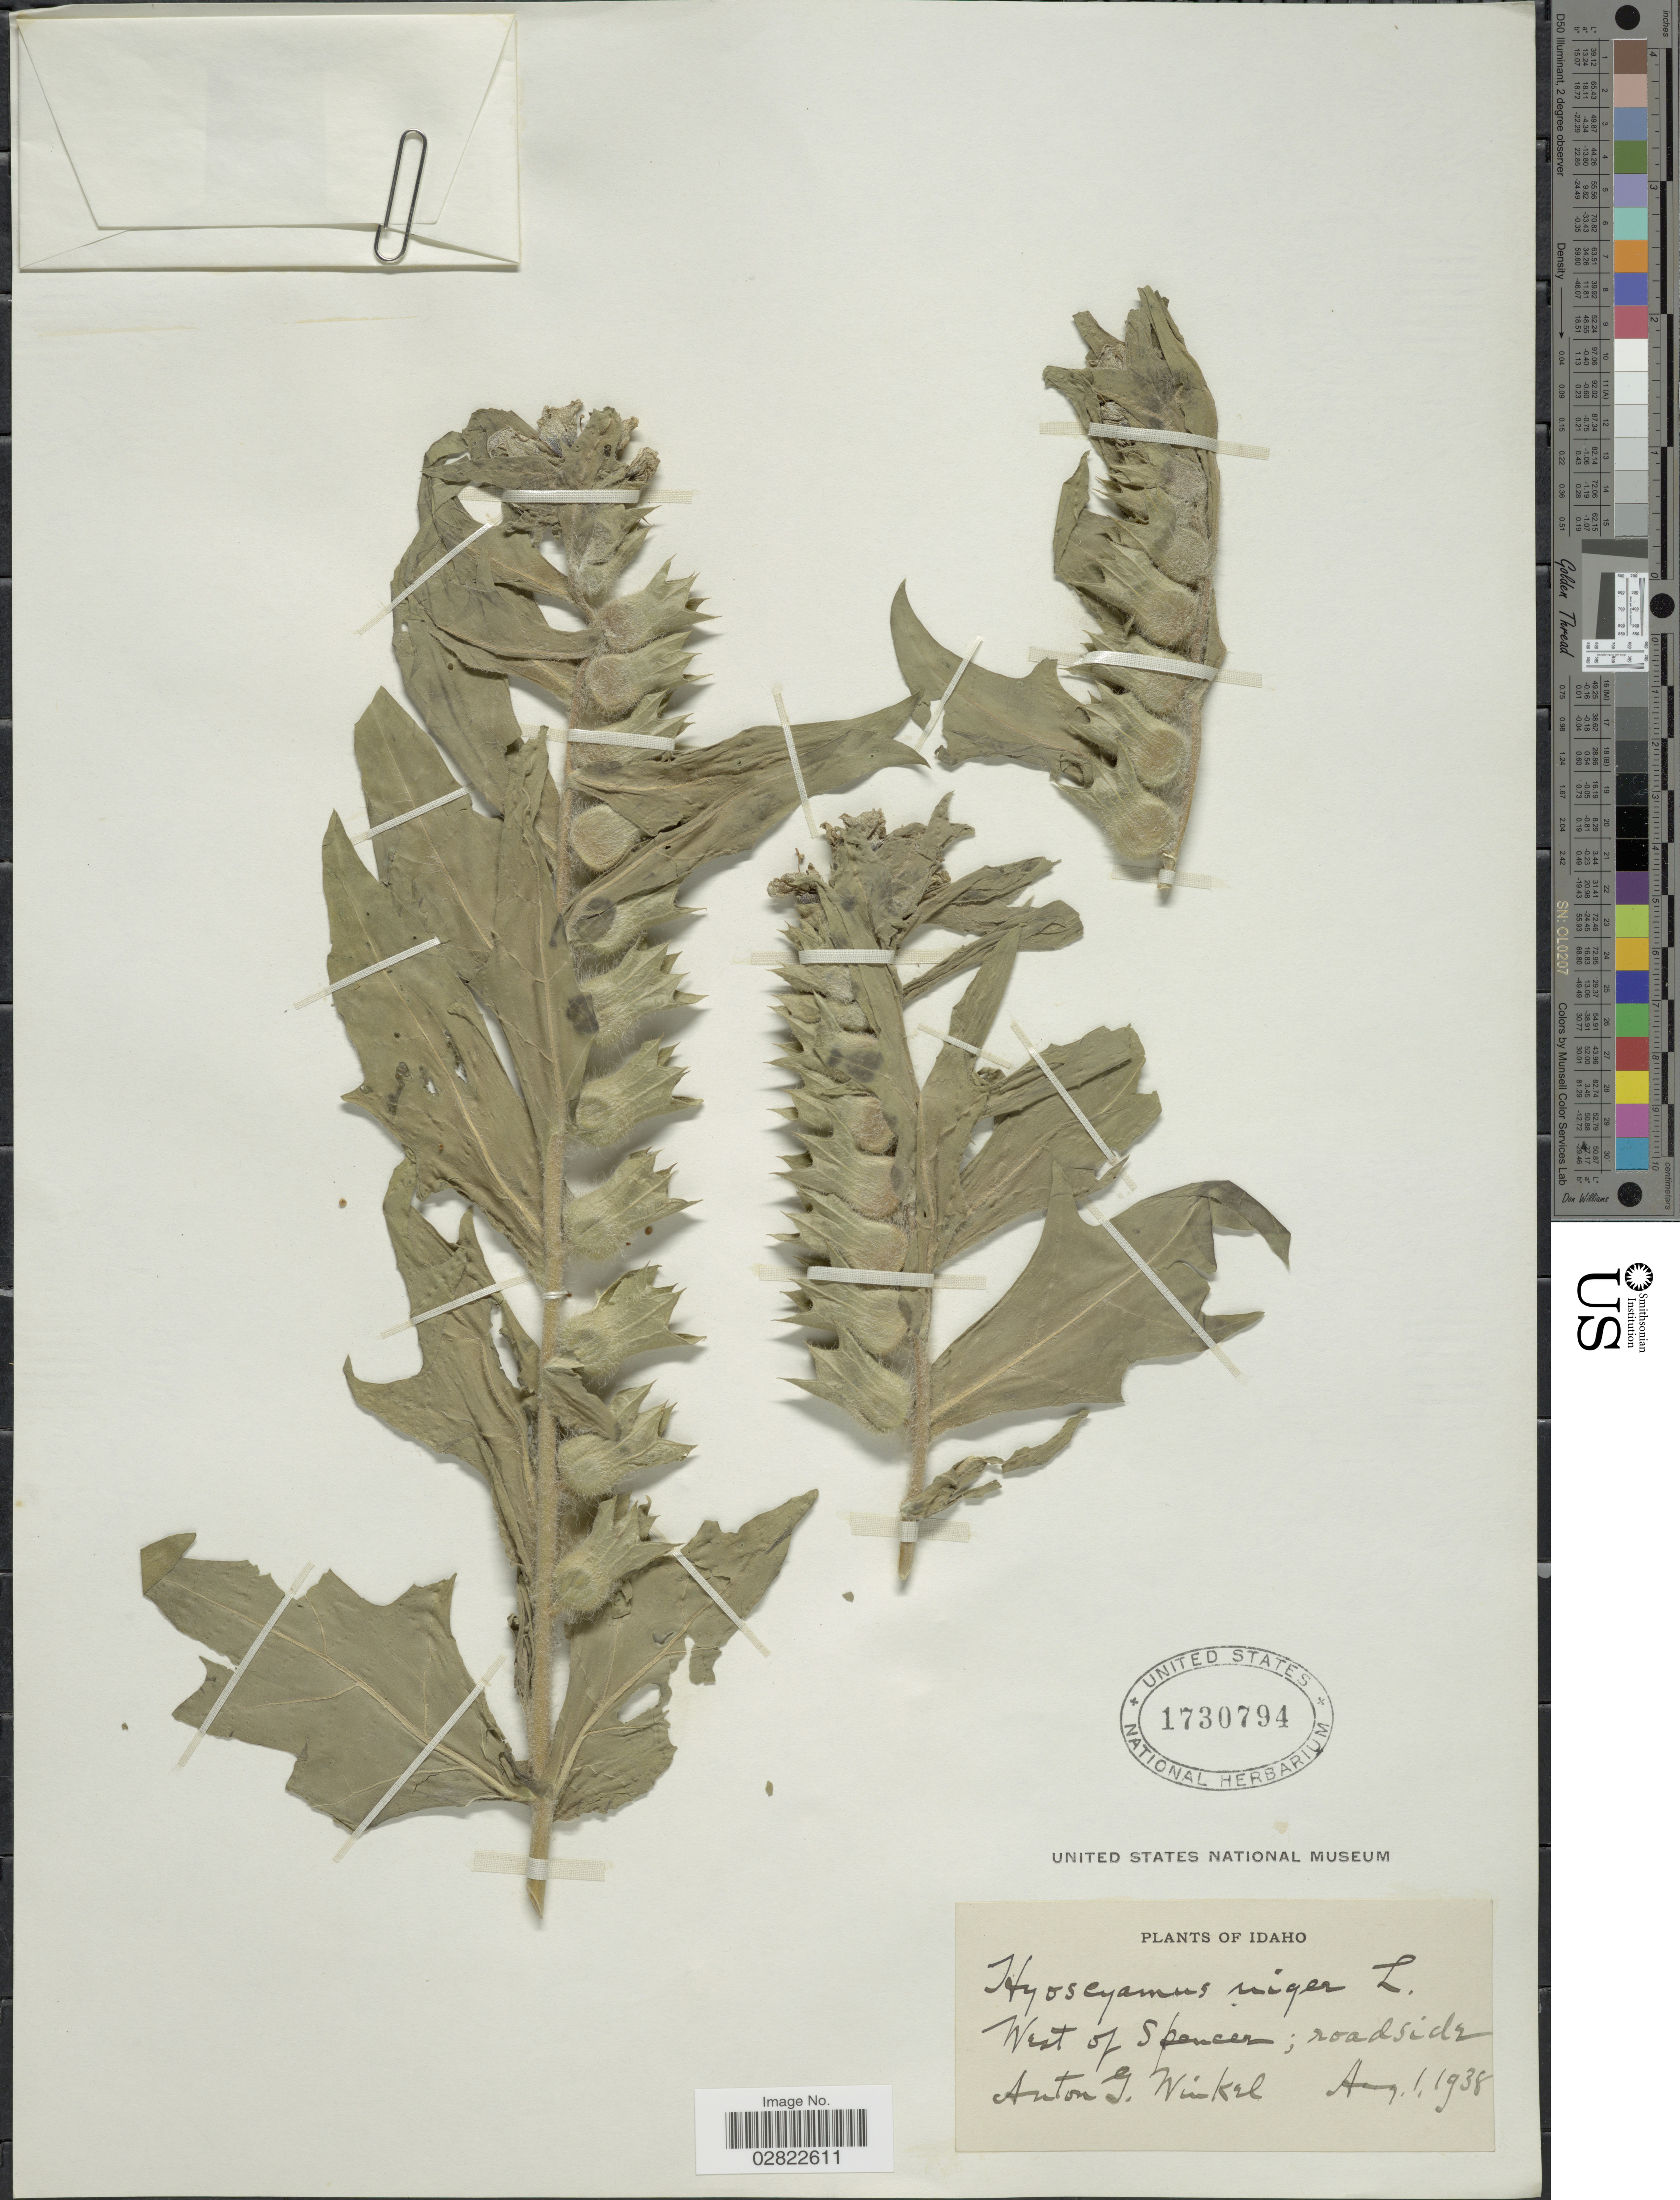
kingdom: Plantae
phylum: Tracheophyta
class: Magnoliopsida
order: Solanales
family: Solanaceae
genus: Hyoscyamus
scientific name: Hyoscyamus niger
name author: L.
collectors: A. Winkel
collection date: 1938-08-01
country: United States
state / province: Idaho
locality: West of Spencer.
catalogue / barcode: US 1730794